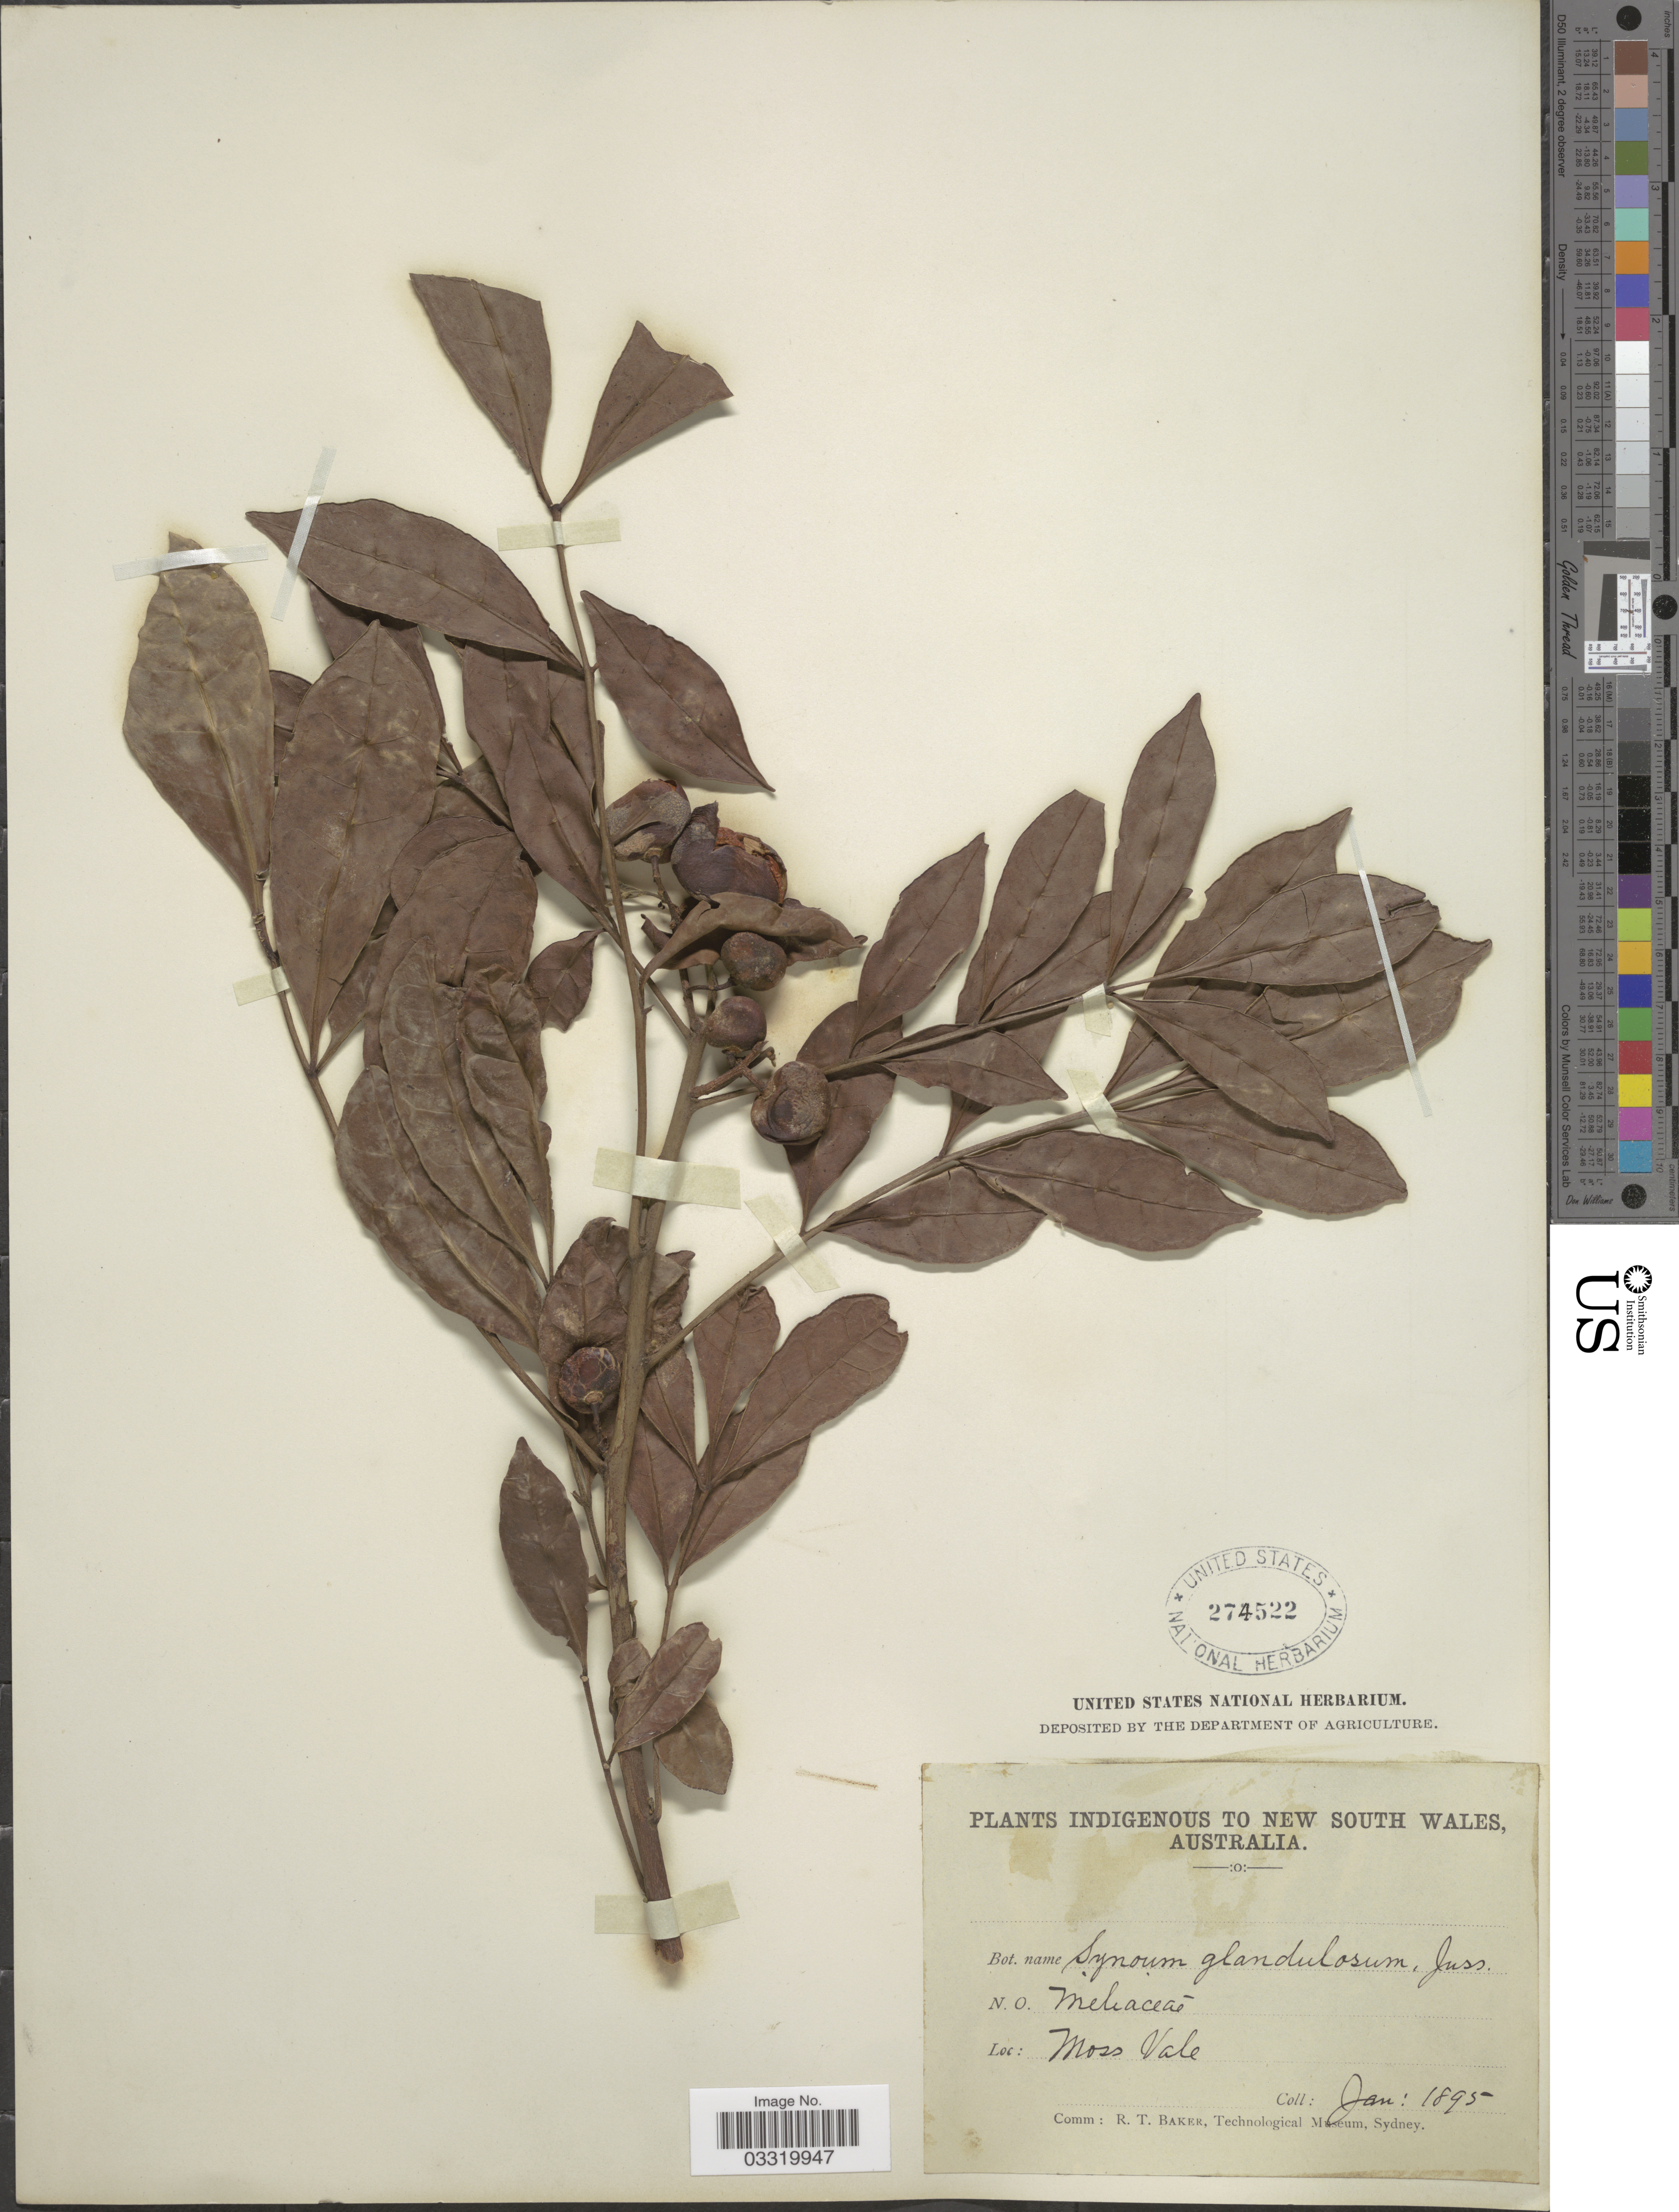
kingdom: Plantae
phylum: Tracheophyta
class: Magnoliopsida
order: Sapindales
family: Meliaceae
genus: Synoum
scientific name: Synoum glandulosum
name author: (Sm.) A. Juss.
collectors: ex herb. United States National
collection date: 1895-01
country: Australia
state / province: New South Wales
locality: Moss Vale.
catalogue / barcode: US 274522